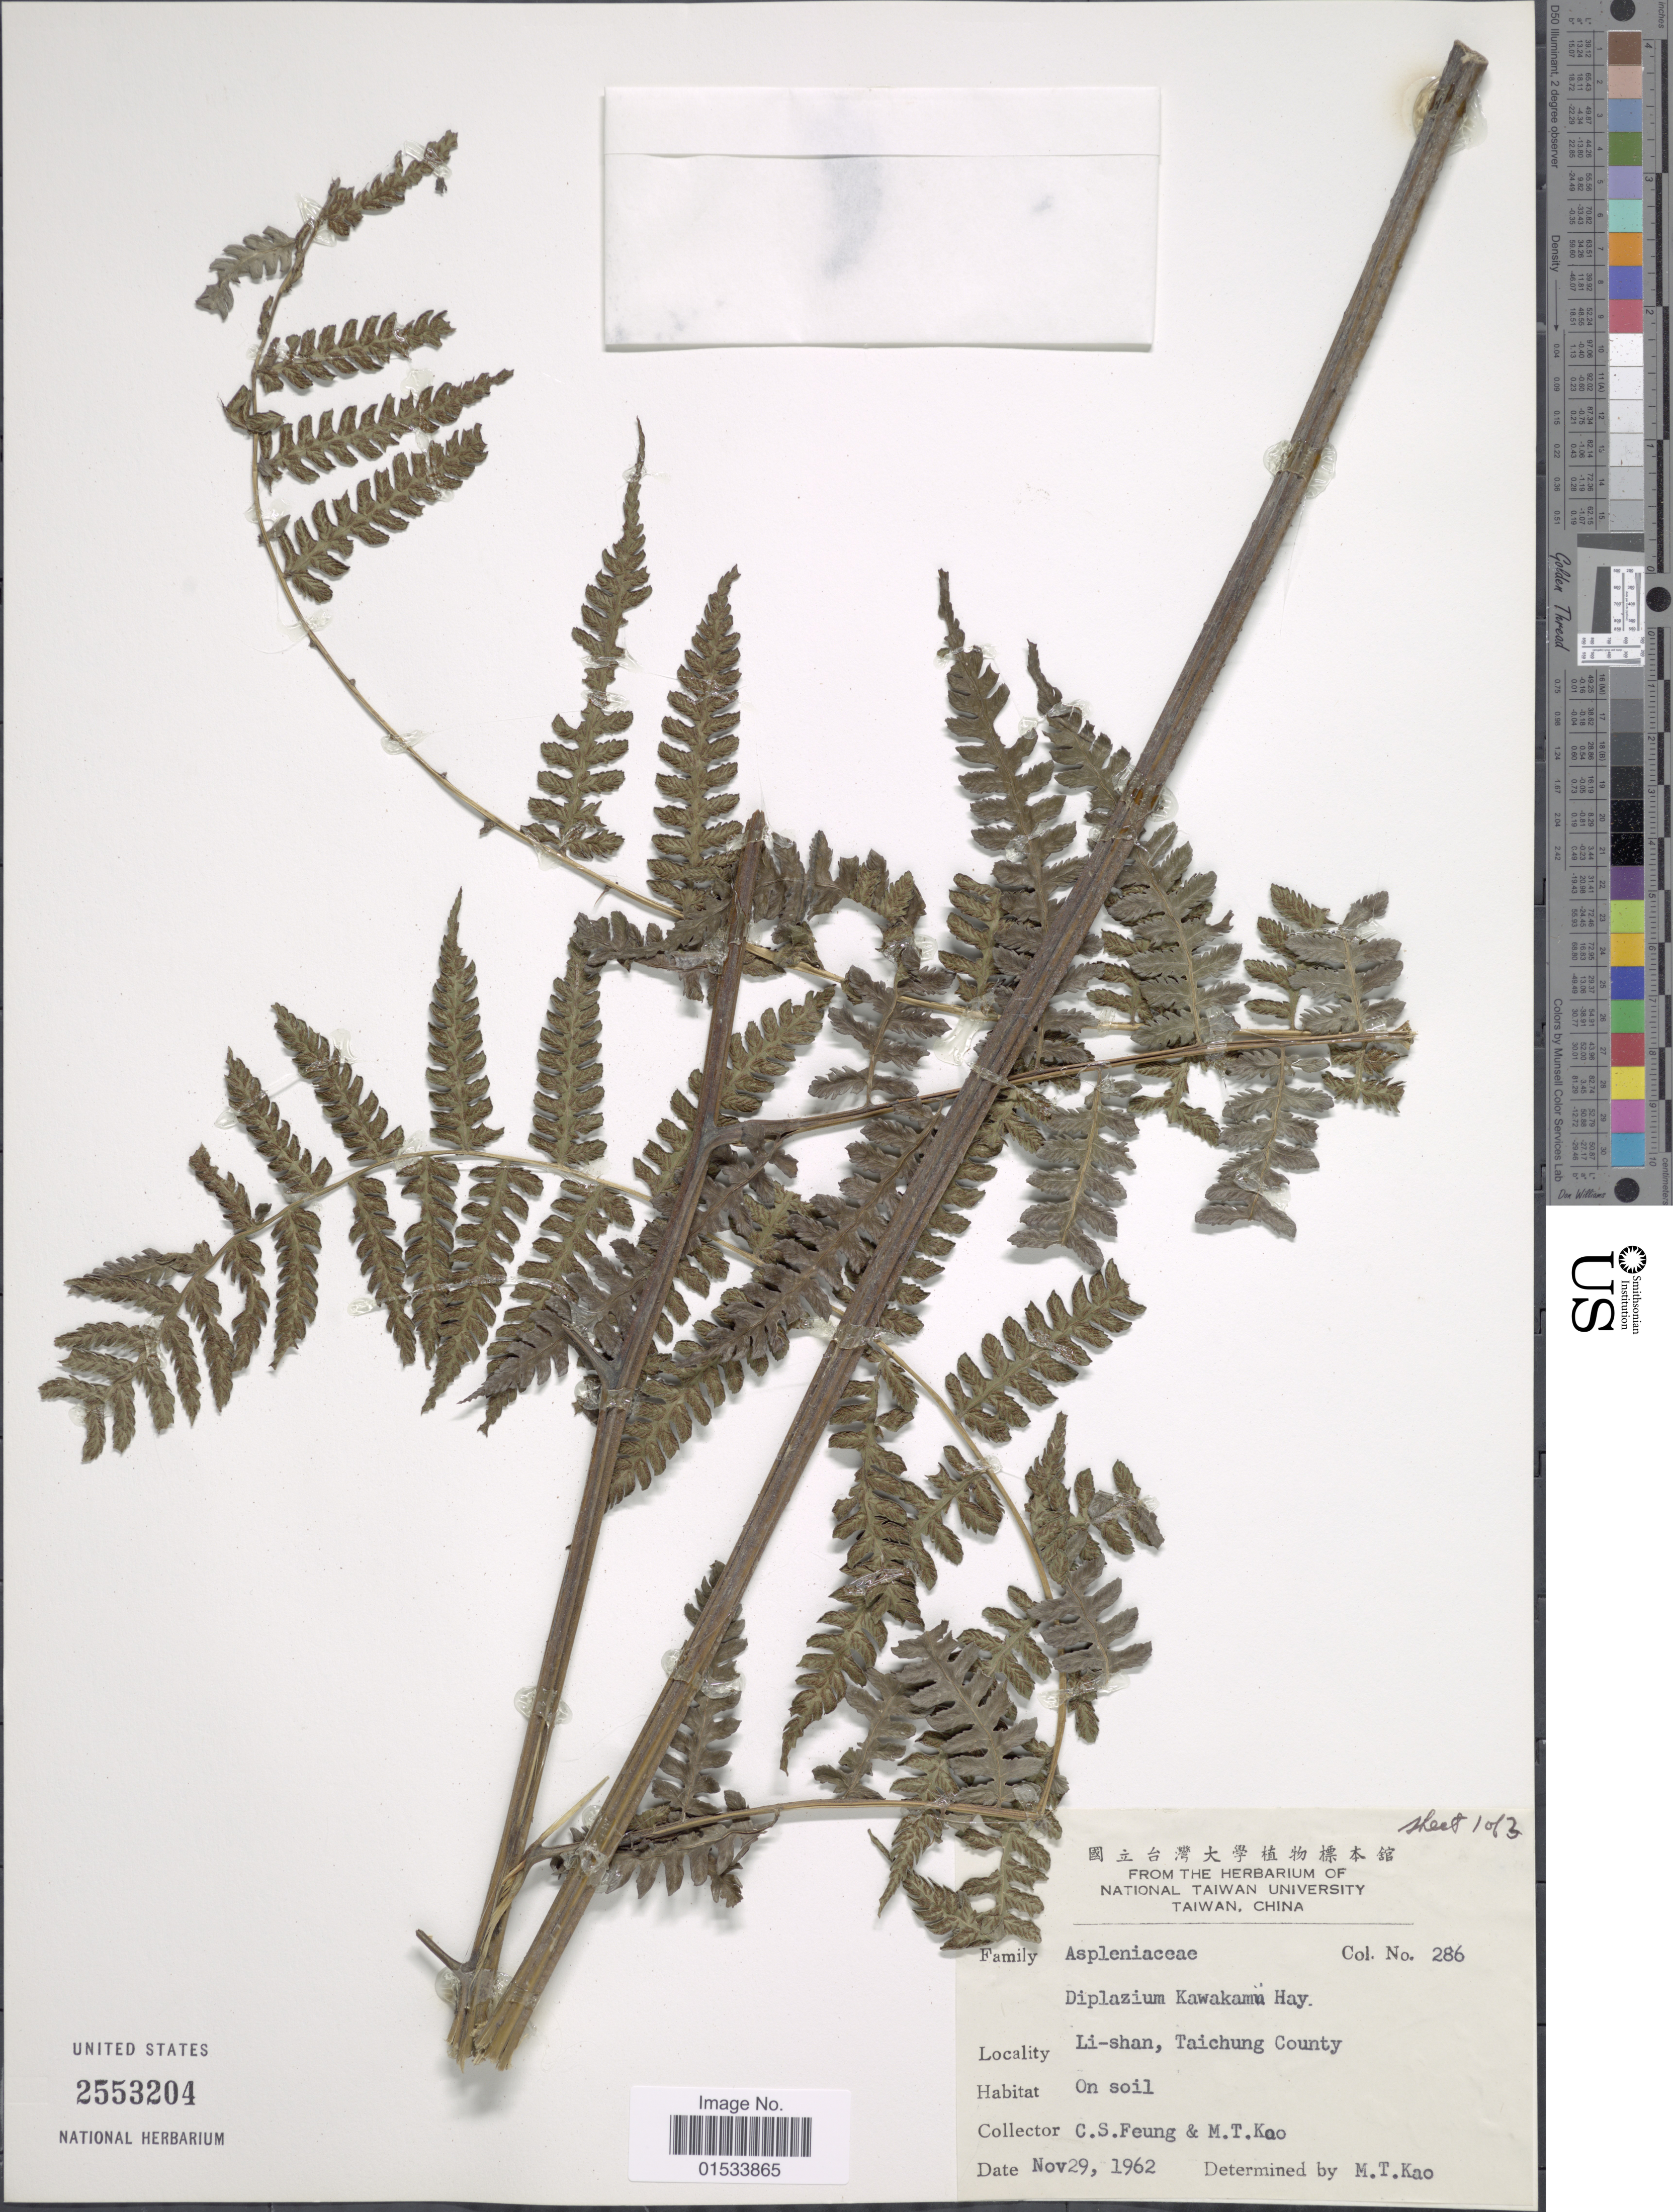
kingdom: Plantae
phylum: Tracheophyta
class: Polypodiopsida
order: Polypodiales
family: Athyriaceae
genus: Diplazium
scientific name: Diplazium kawakamii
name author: Hayata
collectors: C. Feung & M. T. Kao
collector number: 286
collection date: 1962-11-29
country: Taiwan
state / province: Taichung City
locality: Li-shan Taichung County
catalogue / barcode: US 2553204